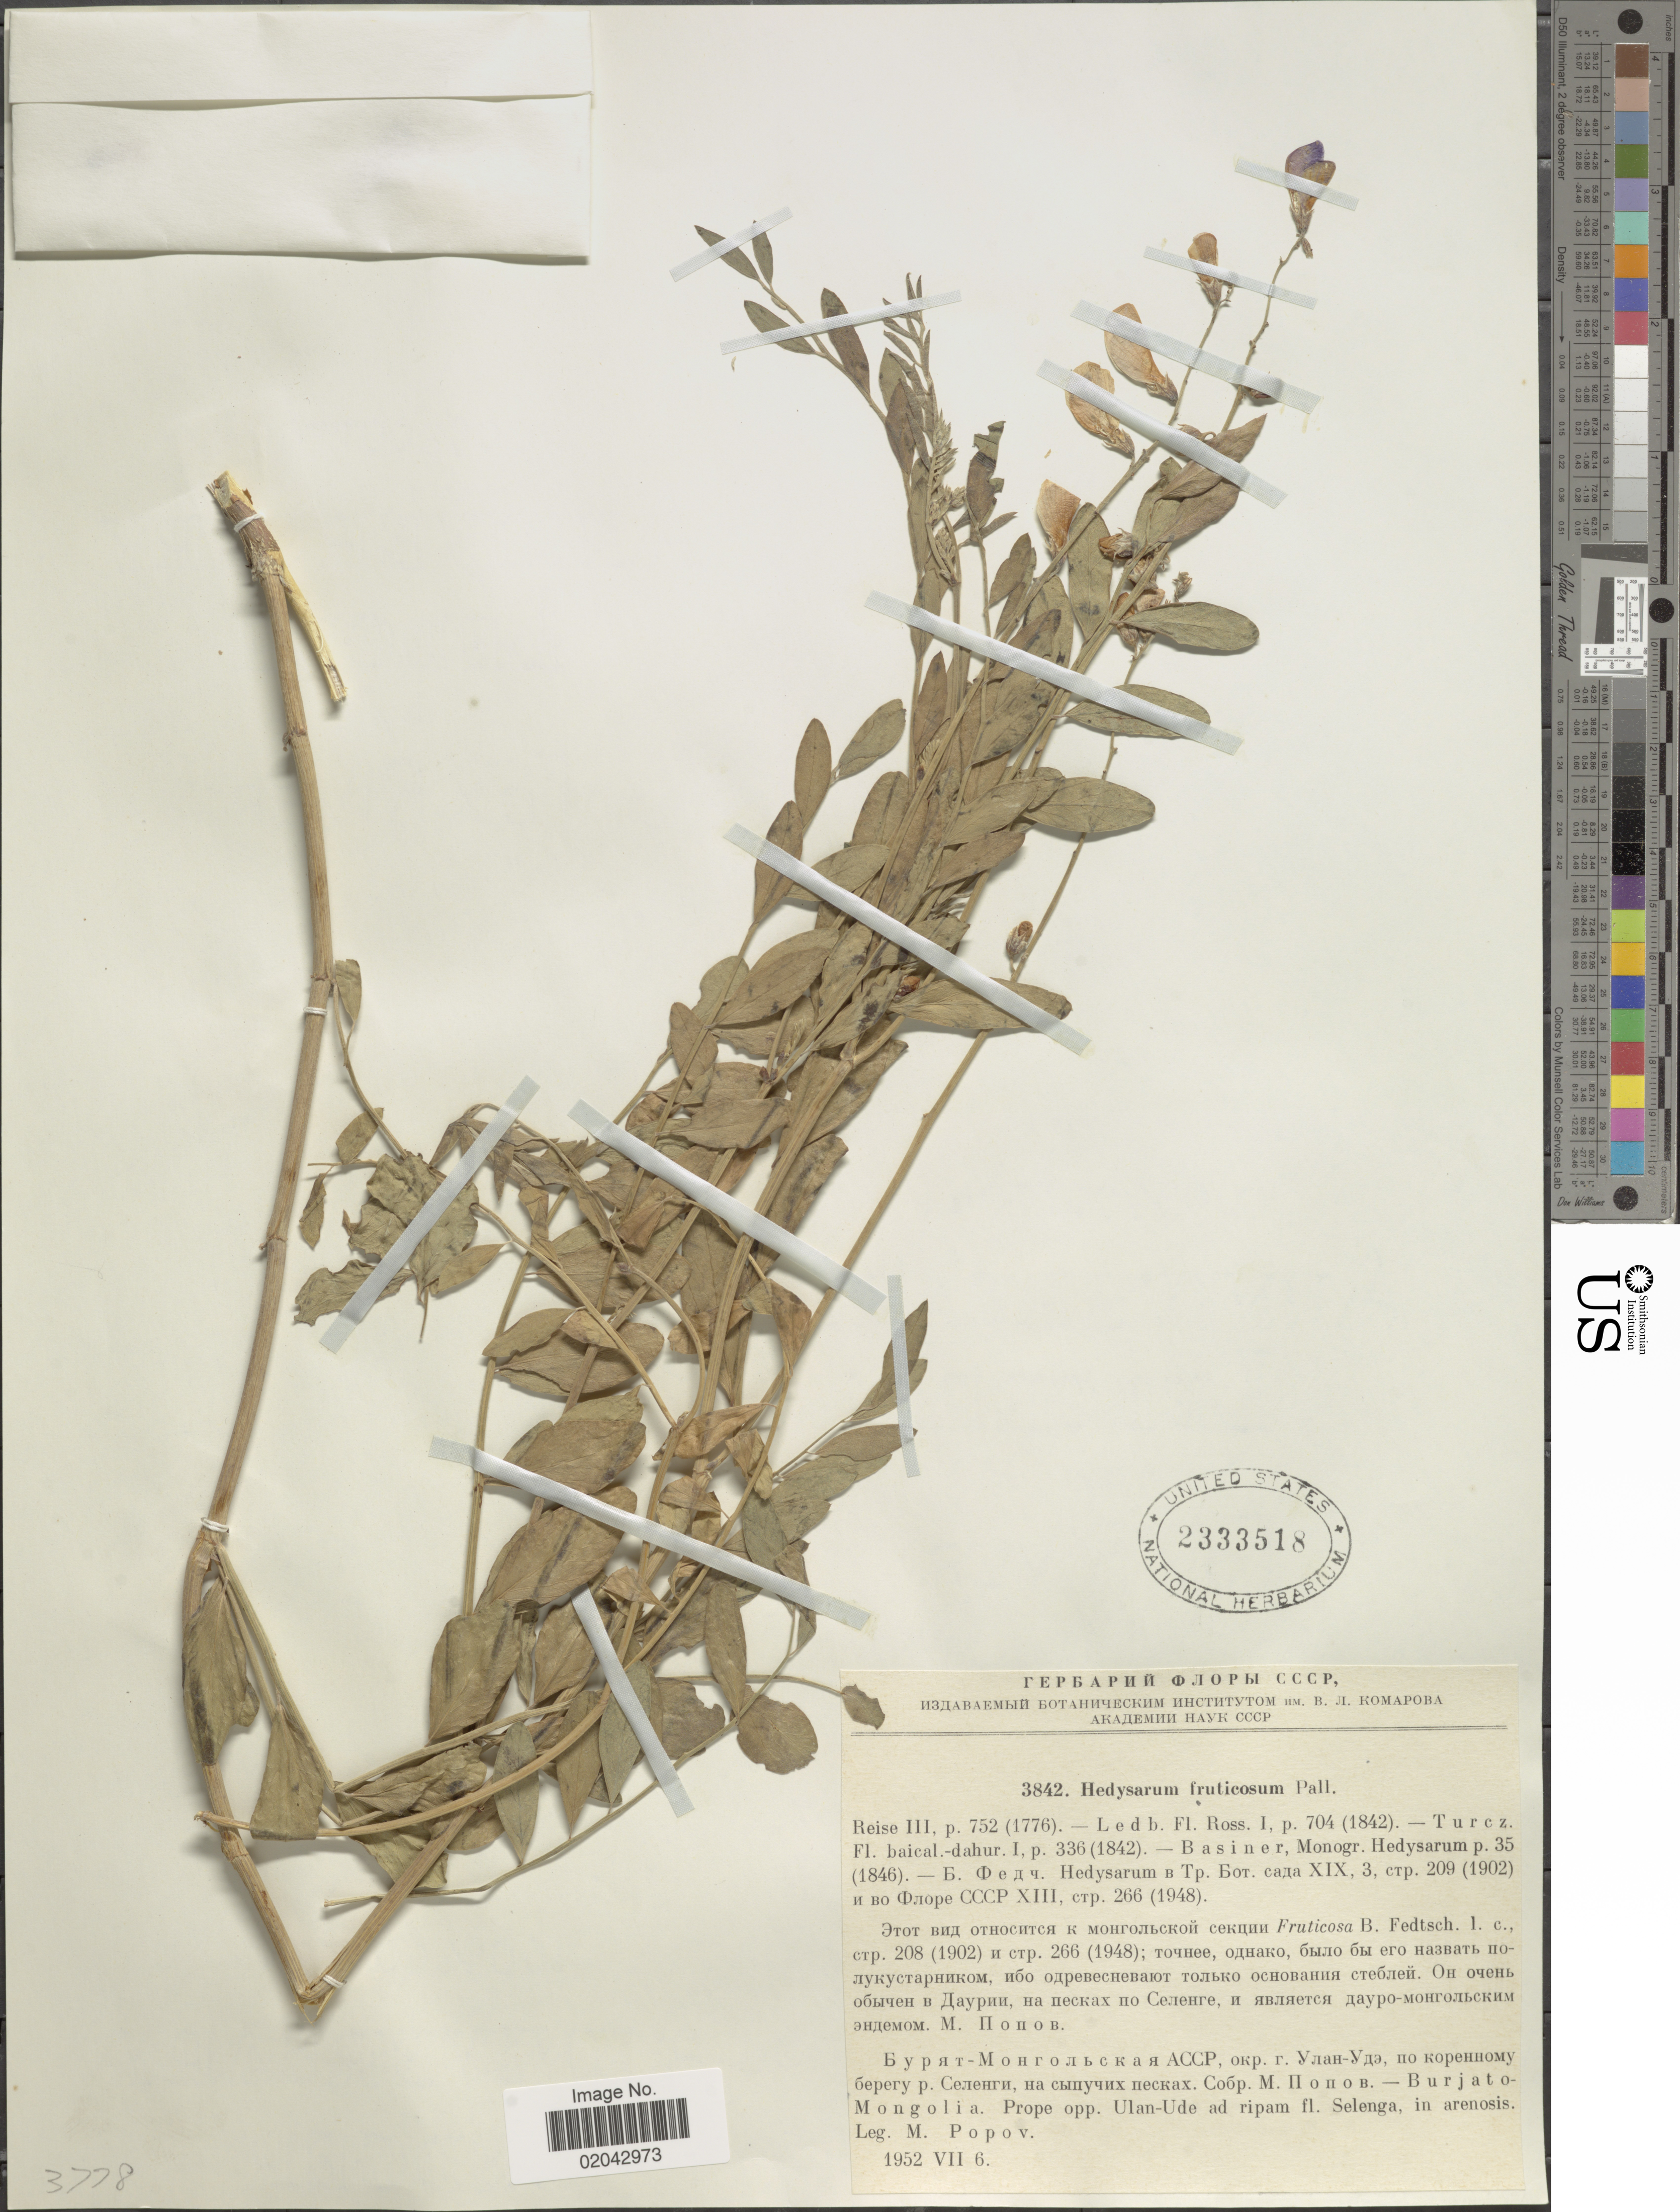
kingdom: Plantae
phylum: Tracheophyta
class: Magnoliopsida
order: Fabales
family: Fabaceae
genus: Corethrodendron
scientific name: Corethrodendron fruticosum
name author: (Pall.) B.H.Choi & H. Ohashi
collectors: M. Popov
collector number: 3842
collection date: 1952-07-06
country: Mongolia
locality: Burjato-Mongolia. Prope opp. Ulan-Ude ad ripam fl. Selenga, in arenosis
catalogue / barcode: US 2333518